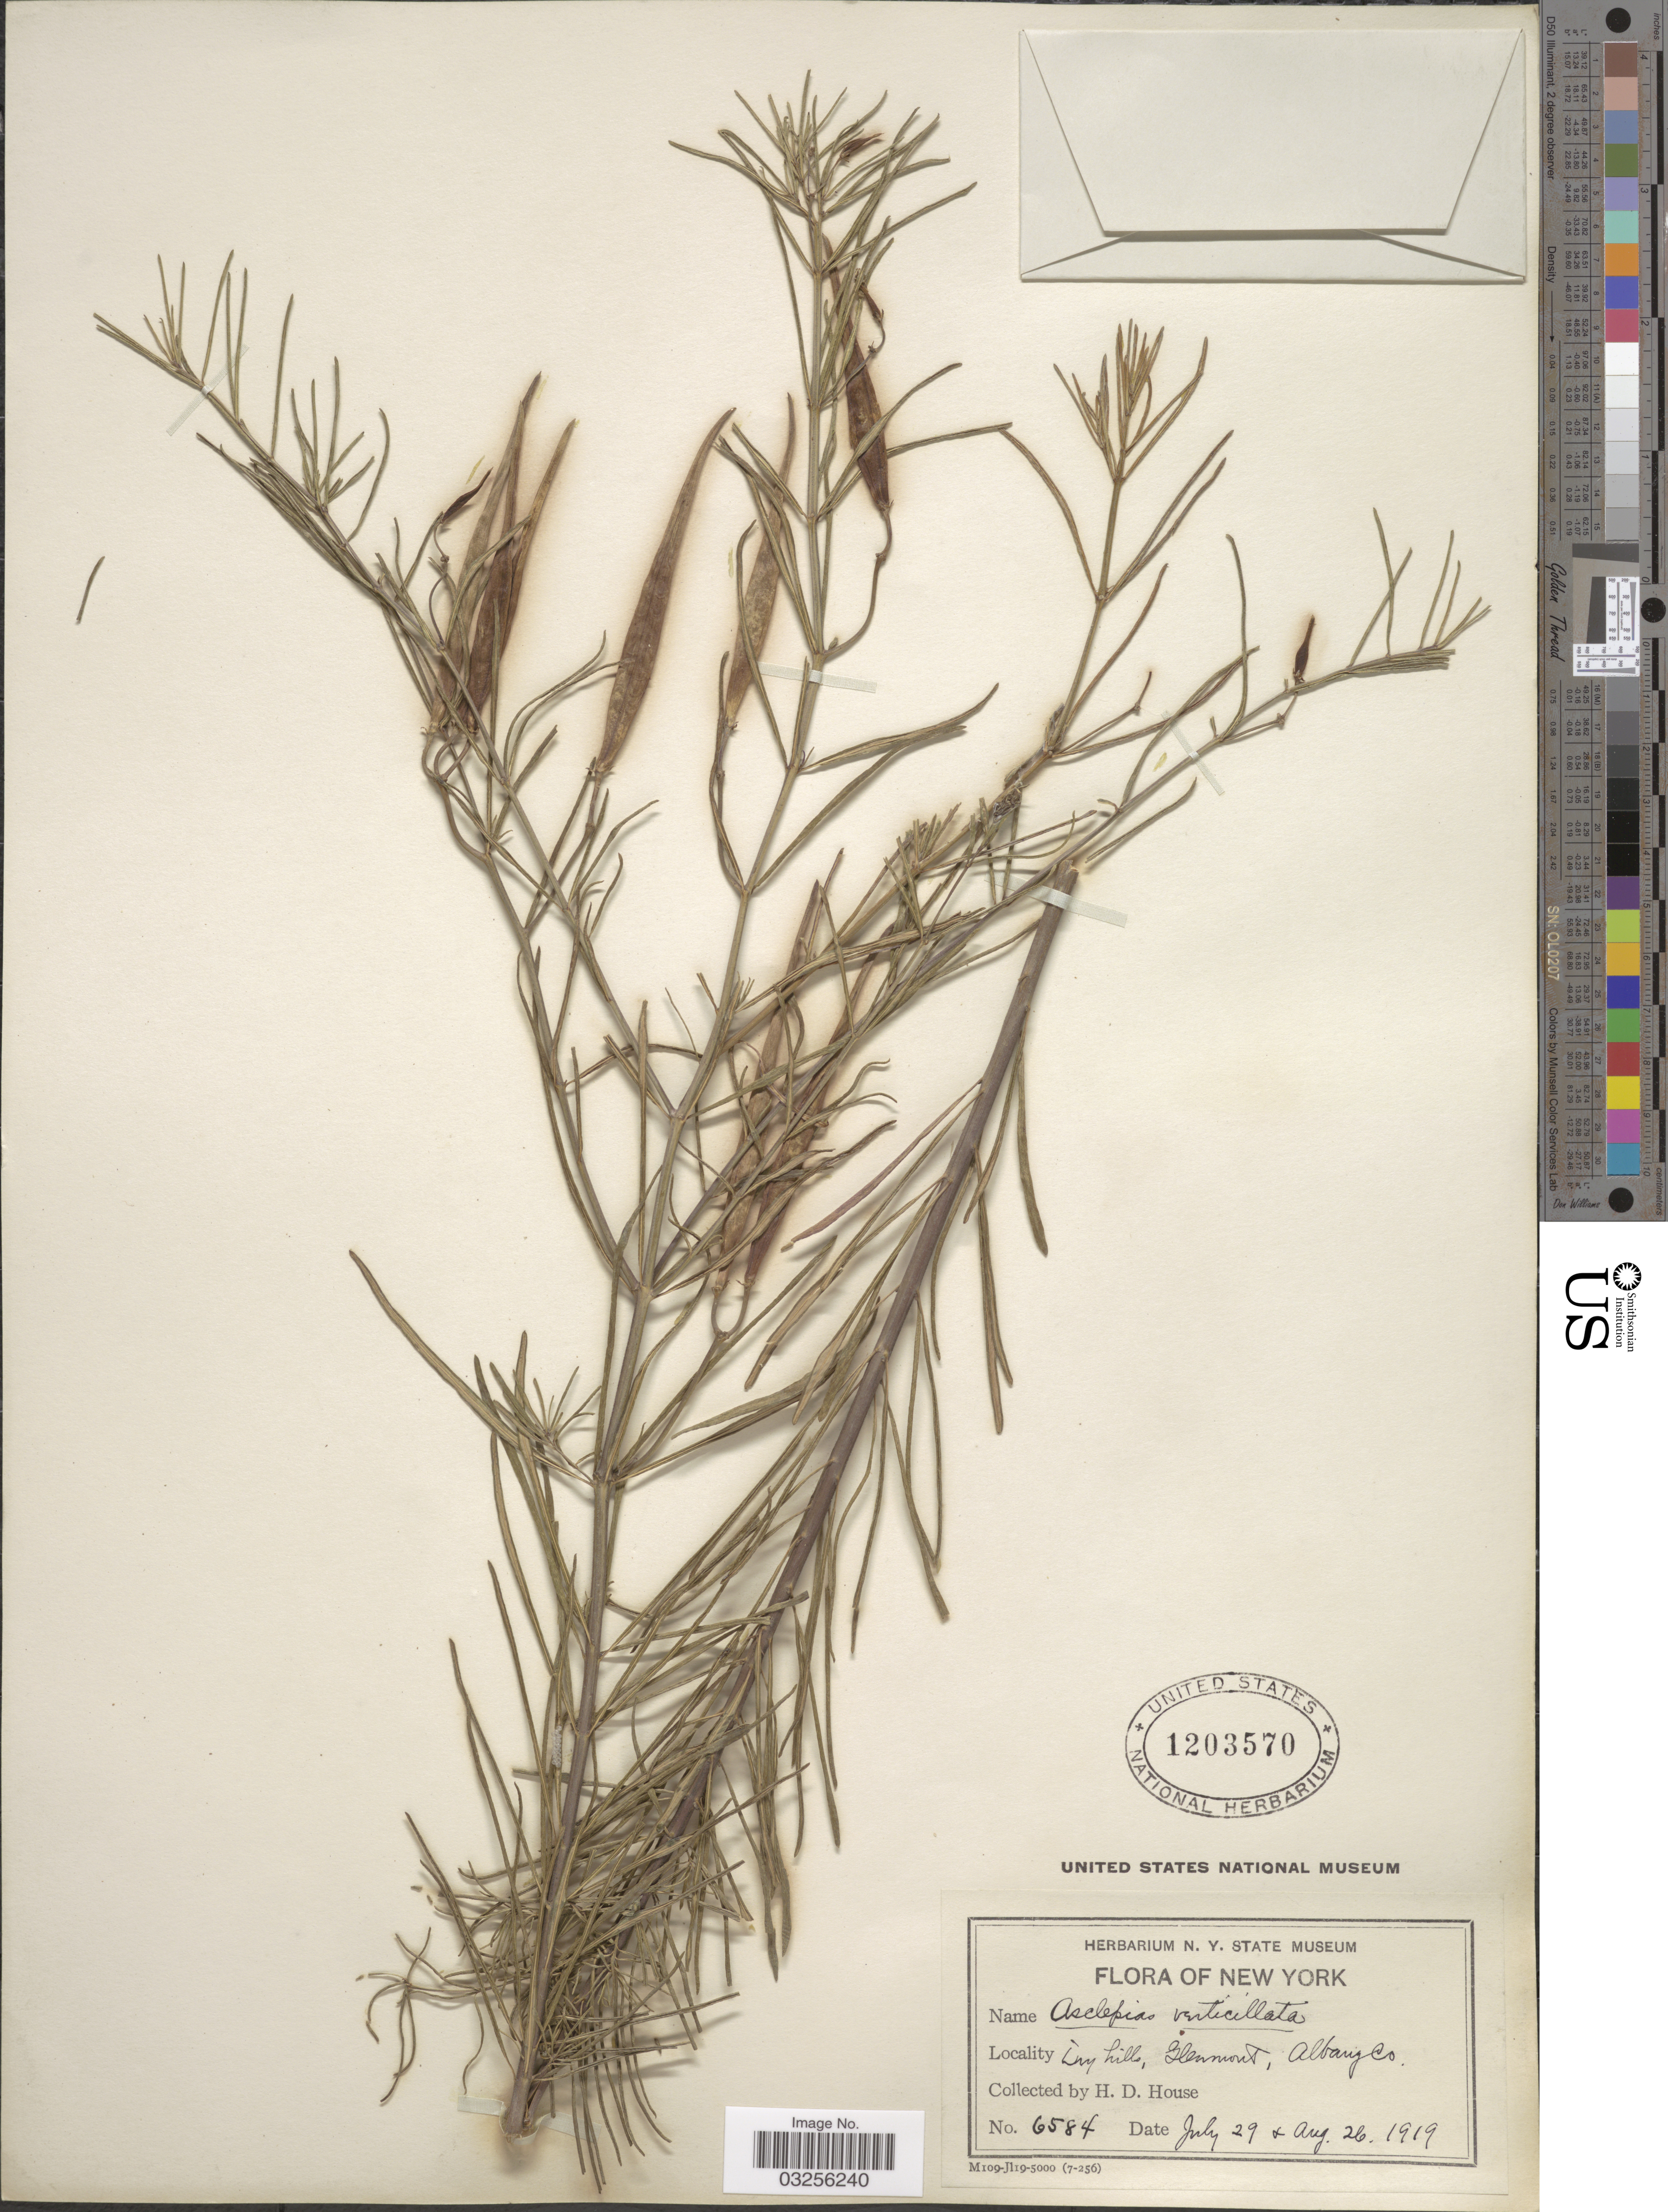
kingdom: Plantae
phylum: Tracheophyta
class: Magnoliopsida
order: Gentianales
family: Apocynaceae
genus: Asclepias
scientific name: Asclepias verticillata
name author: L.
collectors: H. D. House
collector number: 6584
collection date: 1919-07-29/1919-08-26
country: United States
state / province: New York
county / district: Albany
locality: Glenmout, Albany Co.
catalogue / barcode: US 1203570